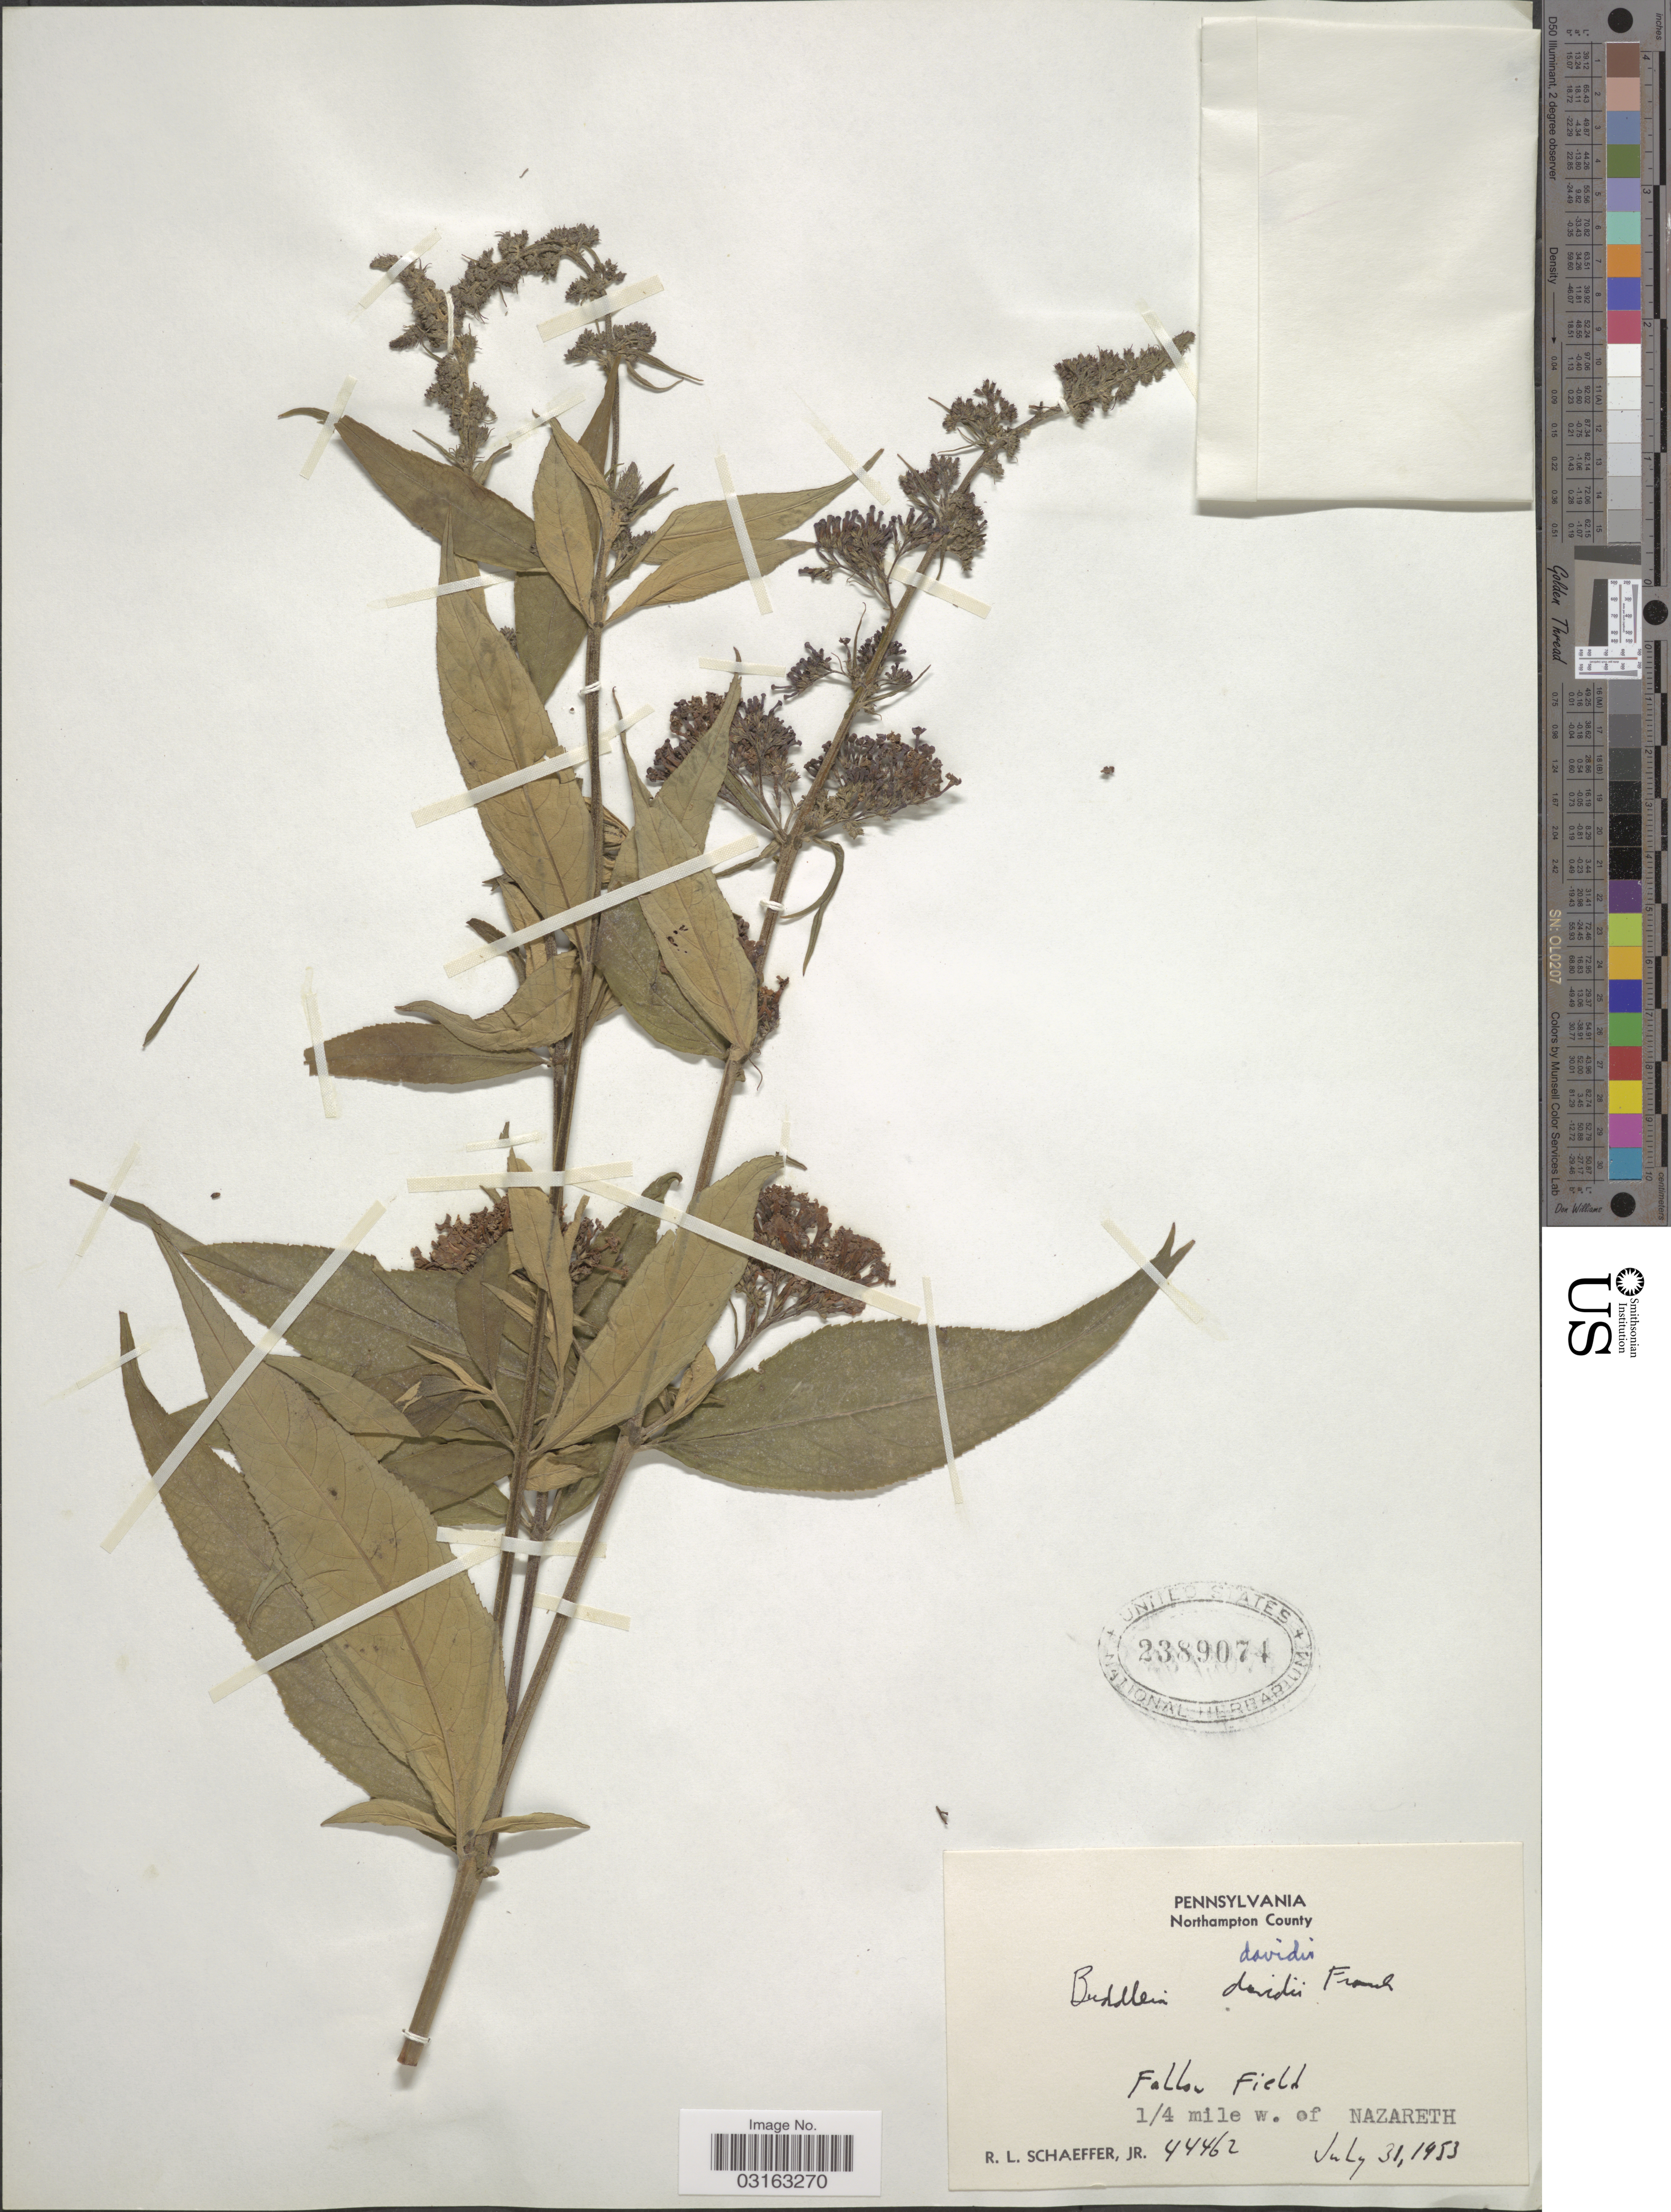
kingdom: Plantae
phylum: Tracheophyta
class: Magnoliopsida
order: Lamiales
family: Scrophulariaceae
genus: Buddleja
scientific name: Buddleja davidii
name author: Franch.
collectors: R. L. Schaeffer Jr.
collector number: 44462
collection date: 1953-07-31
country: United States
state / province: Pennsylvania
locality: Northampton County. Fallow Field. 1/4 mile w. of Nazareth.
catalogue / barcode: US 2389074